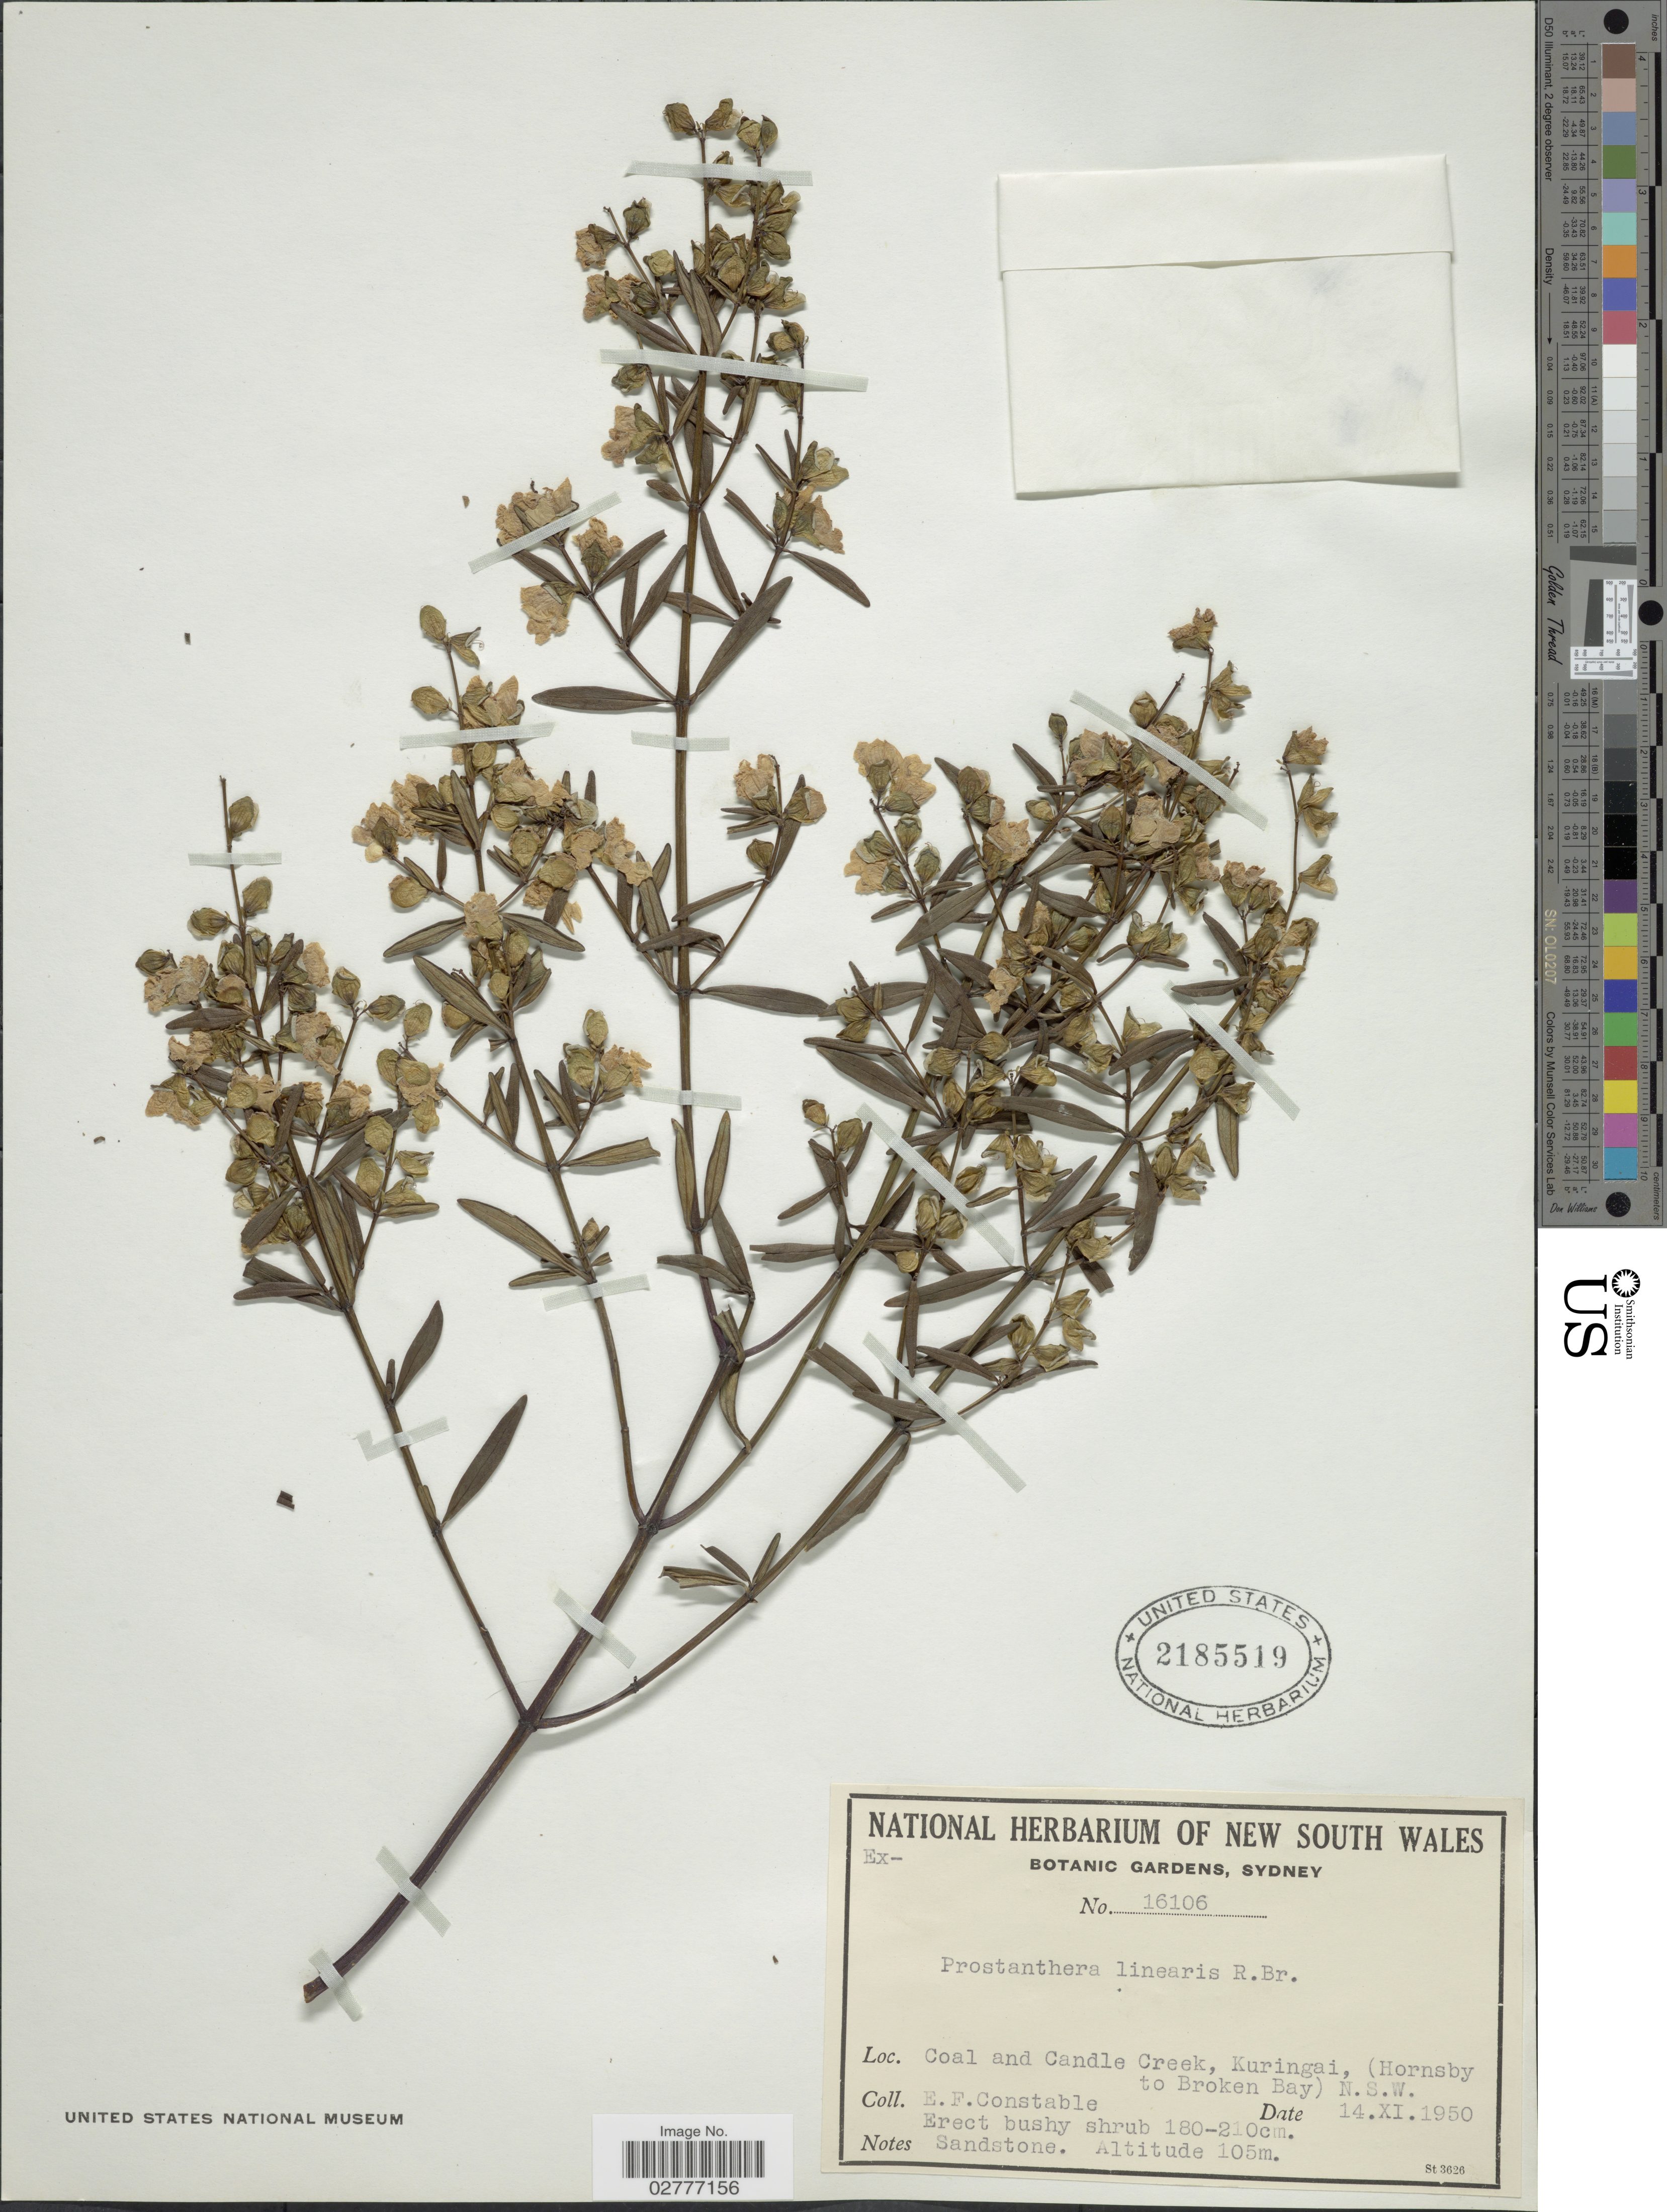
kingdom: Plantae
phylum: Tracheophyta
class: Magnoliopsida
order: Lamiales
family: Lamiaceae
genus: Prostanthera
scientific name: Prostanthera linearis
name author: R. Br.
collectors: E. F. Constable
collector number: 16106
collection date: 1950-11-14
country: Australia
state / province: New South Wales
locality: Coal and Candle Creek, Kuringai, (Hornsby to Broken Bay) N.S.W.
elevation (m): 105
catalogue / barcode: US 2185519